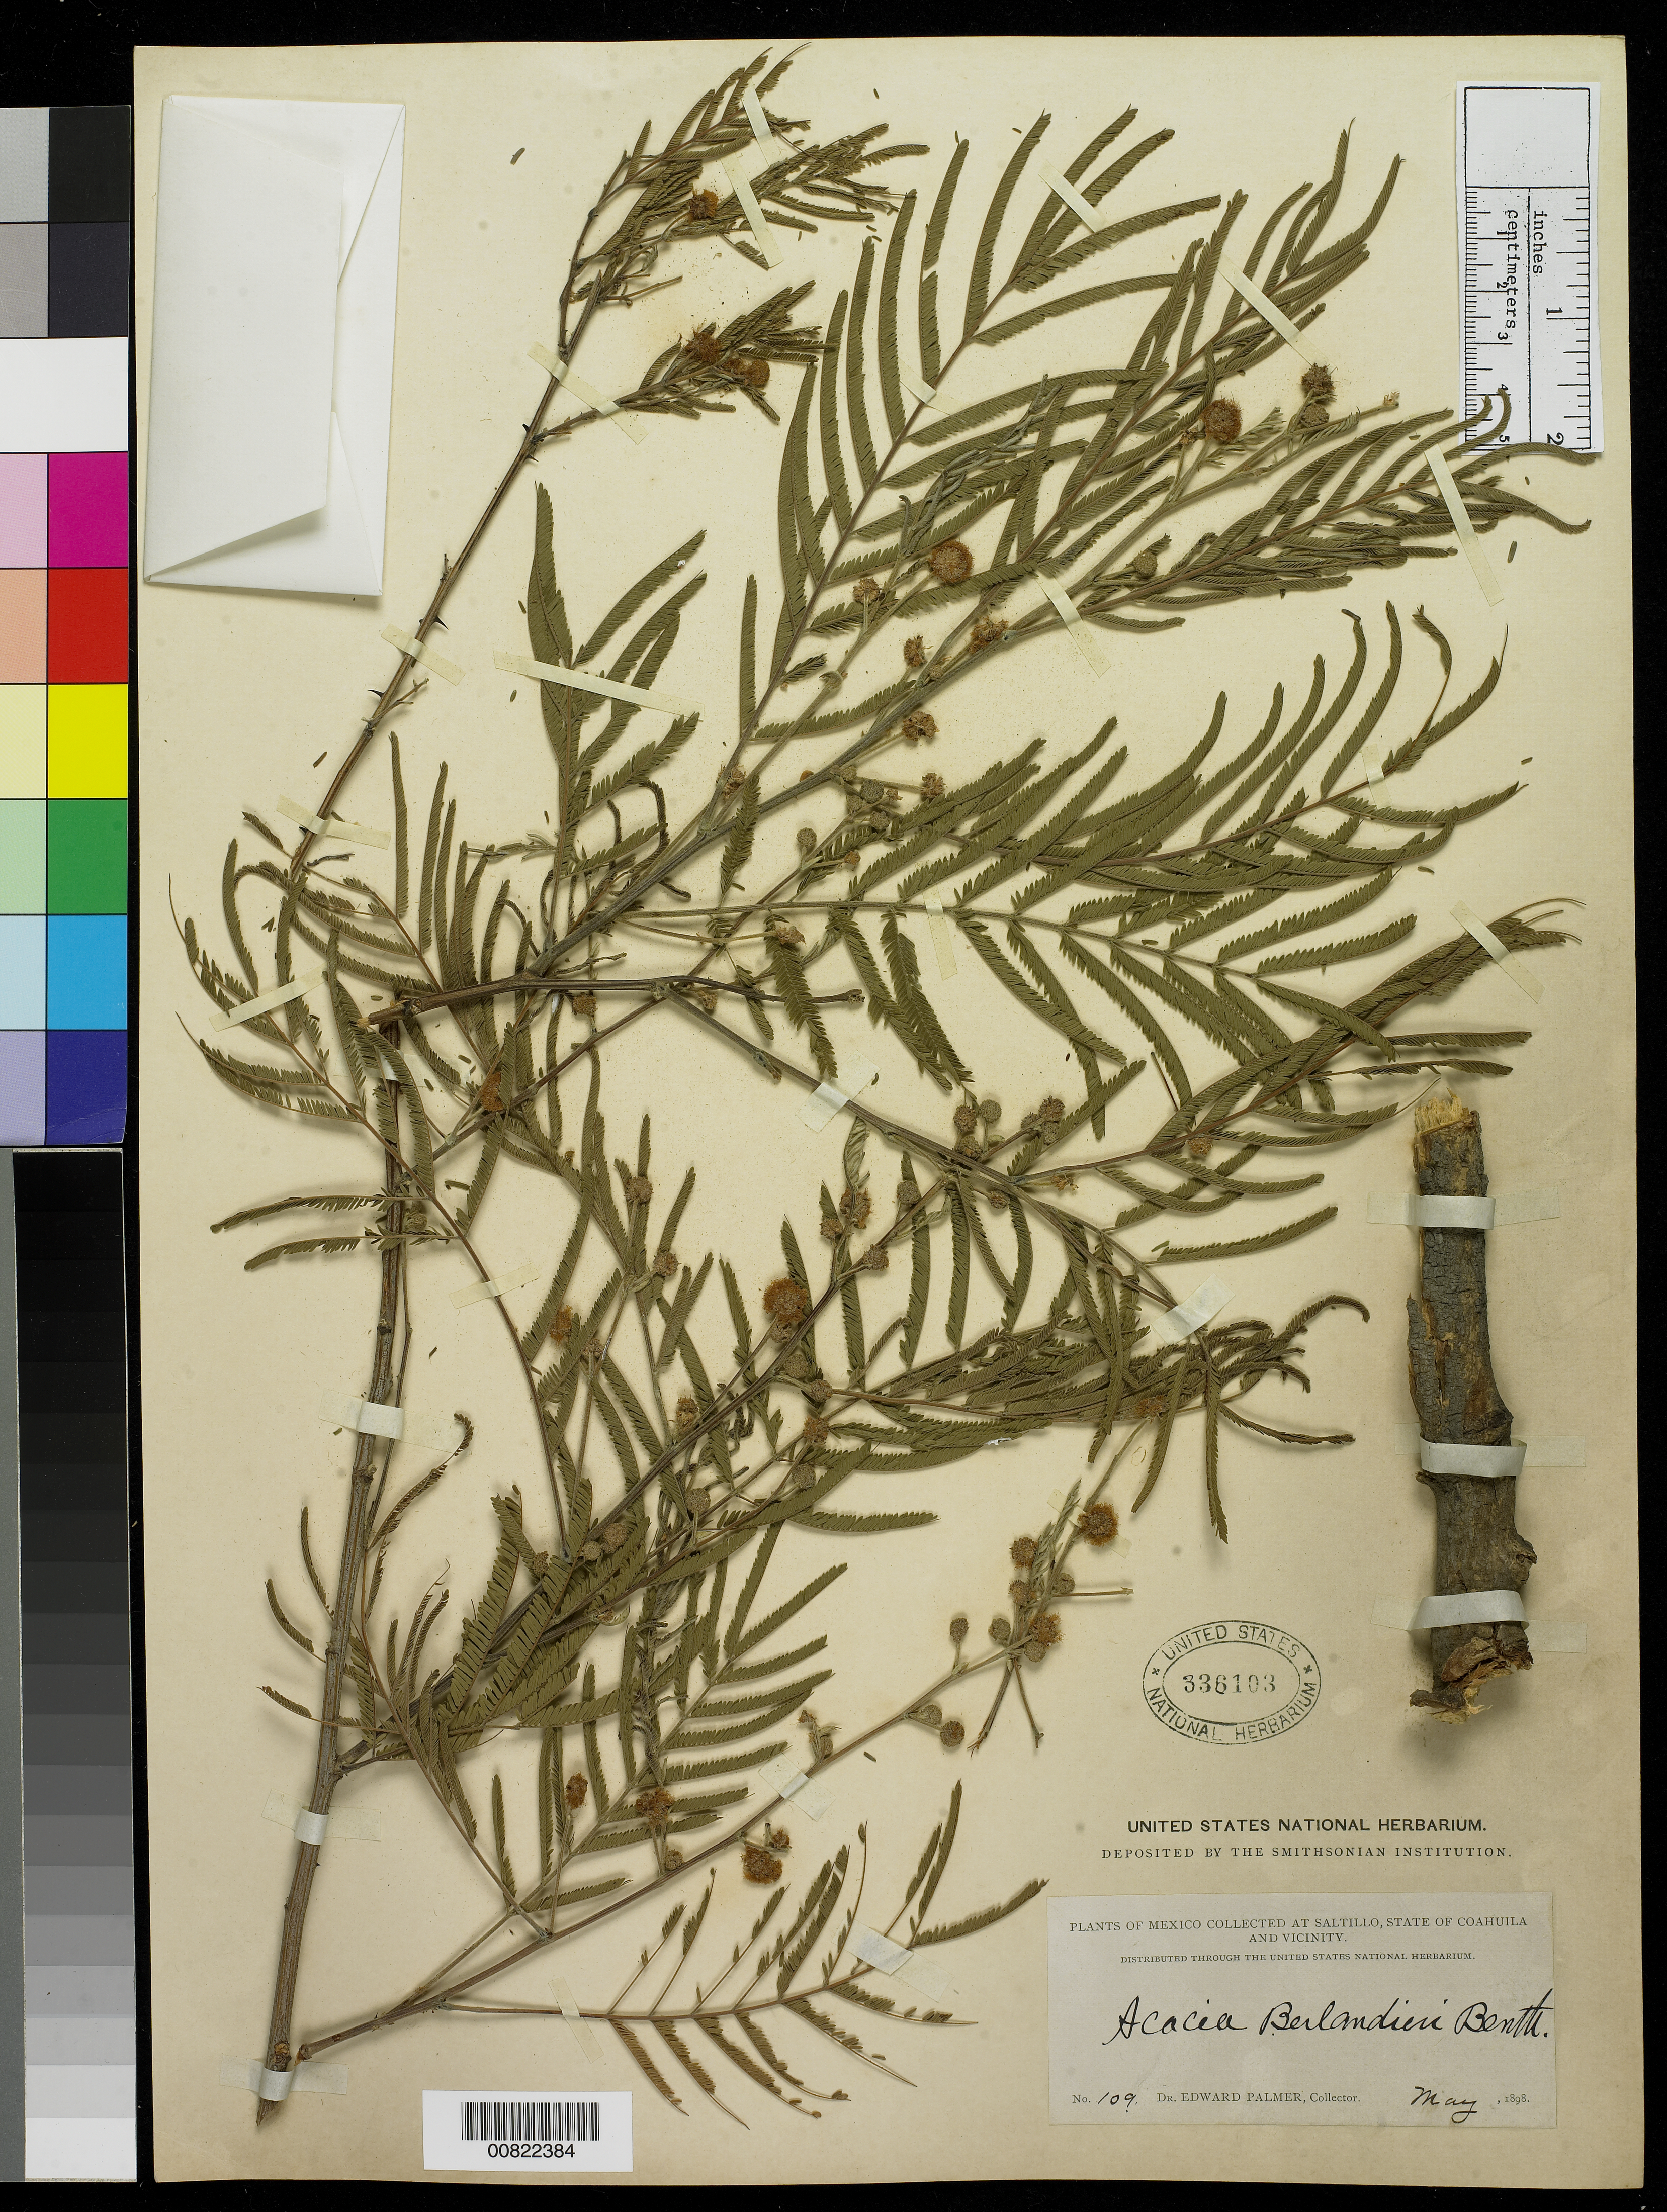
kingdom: Plantae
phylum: Tracheophyta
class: Magnoliopsida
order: Fabales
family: Fabaceae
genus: Senegalia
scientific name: Senegalia berlandieri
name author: (Benth.) Britton & Rose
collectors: E. Palmer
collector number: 109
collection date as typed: May 1898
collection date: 1898-05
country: Mexico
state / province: Coahuila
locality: Saltillo, Coahuila and vicinity.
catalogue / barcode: US 336103